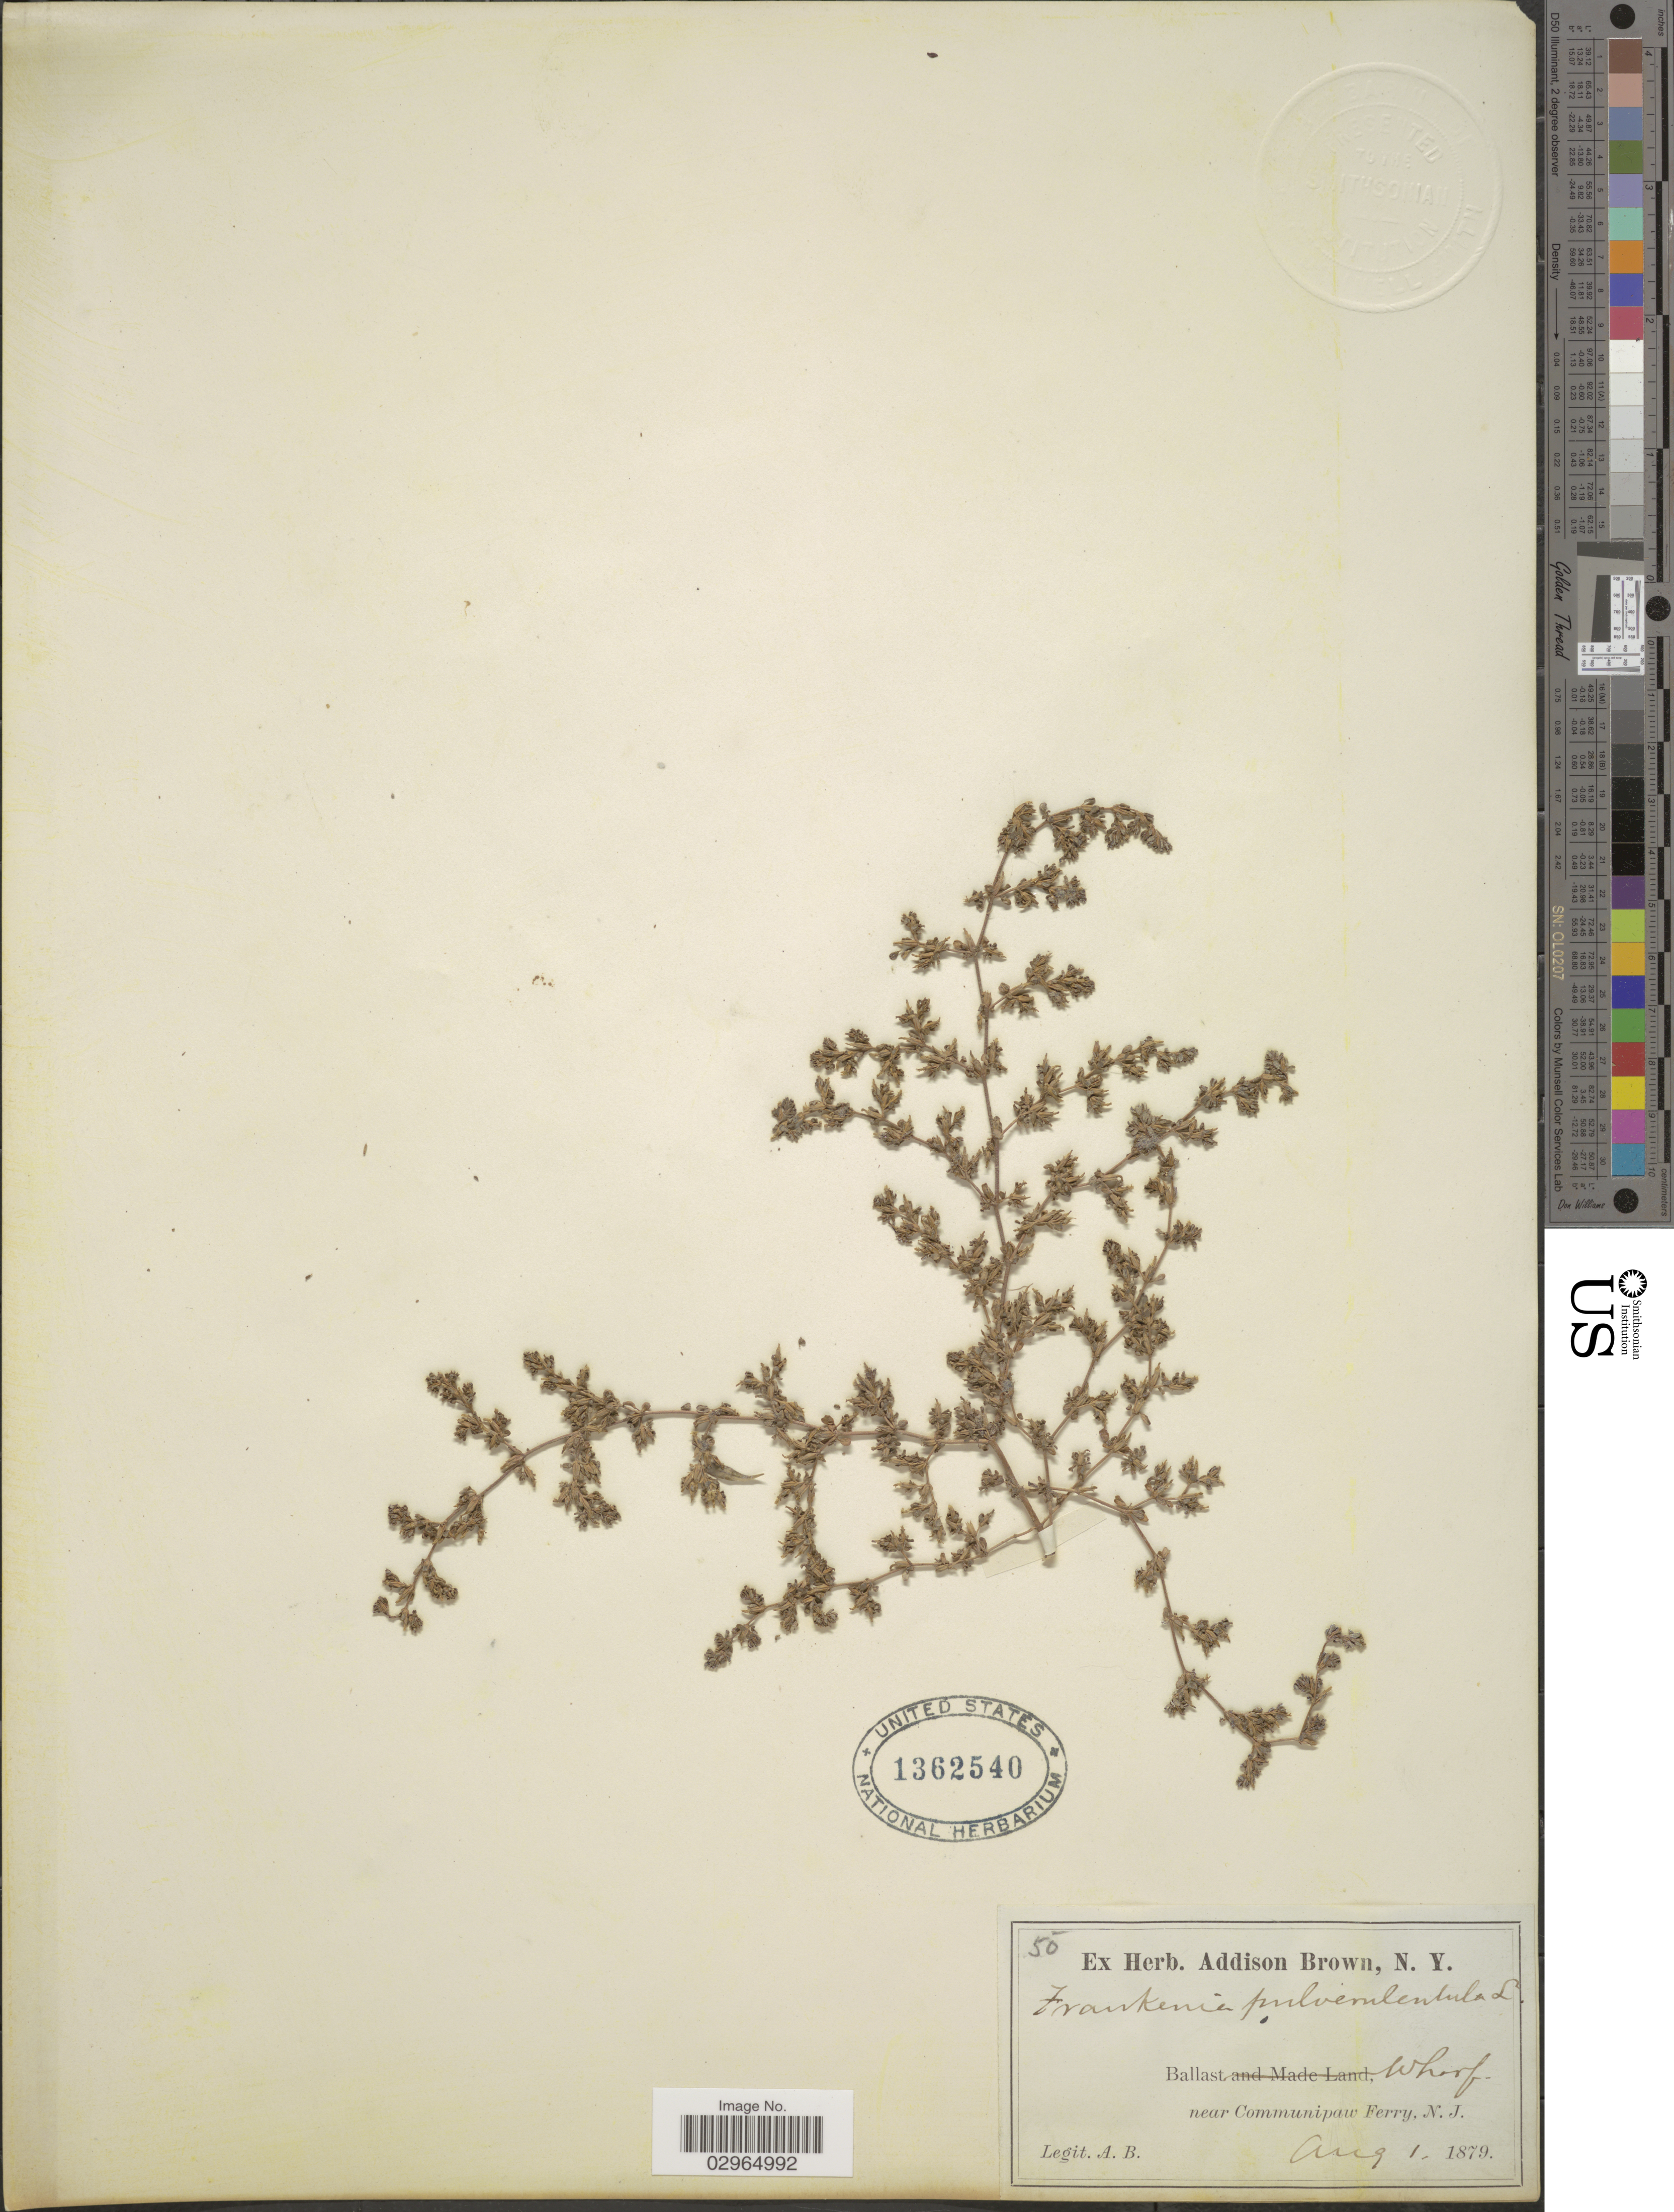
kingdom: Plantae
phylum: Tracheophyta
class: Magnoliopsida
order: Caryophyllales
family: Frankeniaceae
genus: Frankenia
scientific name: Frankenia pulverulenta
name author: L.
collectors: A. Brown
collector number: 50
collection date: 1879-08-01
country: United States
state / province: New Jersey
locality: Ballast Wharf, near Communipaw Ferry.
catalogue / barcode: US 1362540